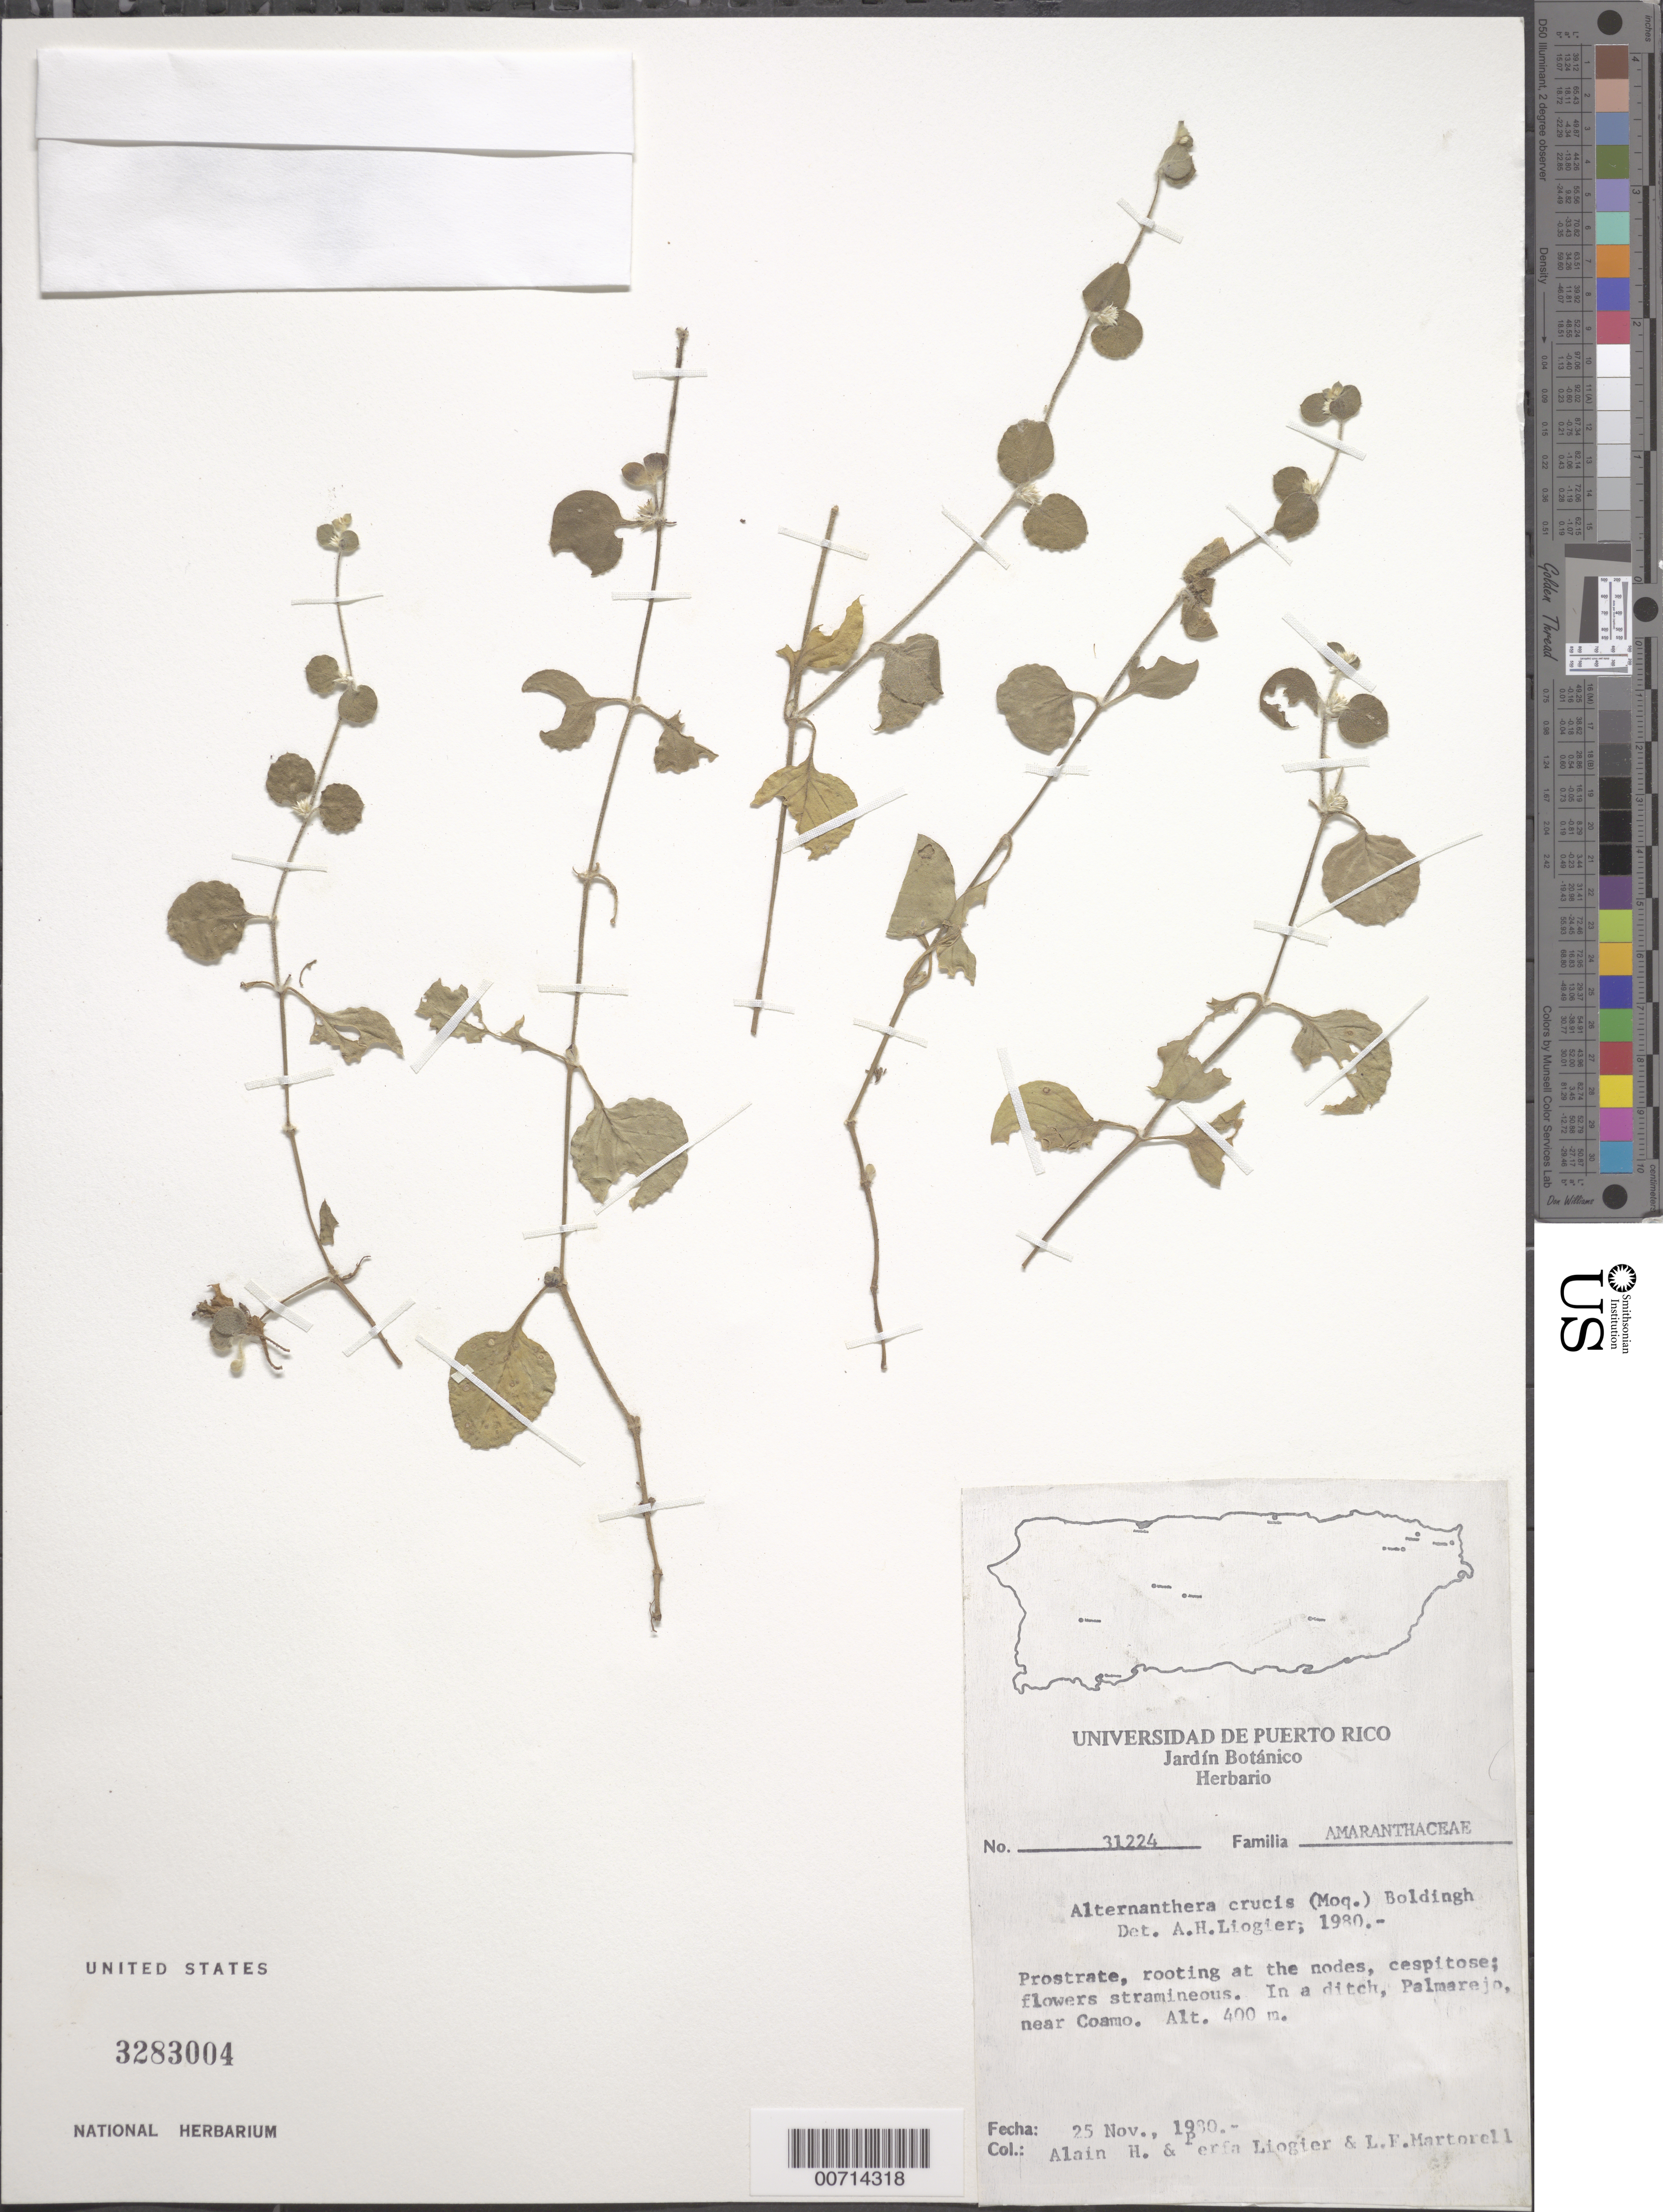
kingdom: Plantae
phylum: Tracheophyta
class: Magnoliopsida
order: Caryophyllales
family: Amaranthaceae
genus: Alternanthera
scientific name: Alternanthera crucis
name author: (Moq.) Bold.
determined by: Liogier, Alain H.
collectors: A. H. Liogier, M. P. Liogier & L. Martorell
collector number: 31224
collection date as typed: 25 Nov 1980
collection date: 1980-11-25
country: Puerto Rico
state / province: Coamo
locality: Coamo, Palmarejo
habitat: Ditch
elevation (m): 400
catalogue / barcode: US 3283004